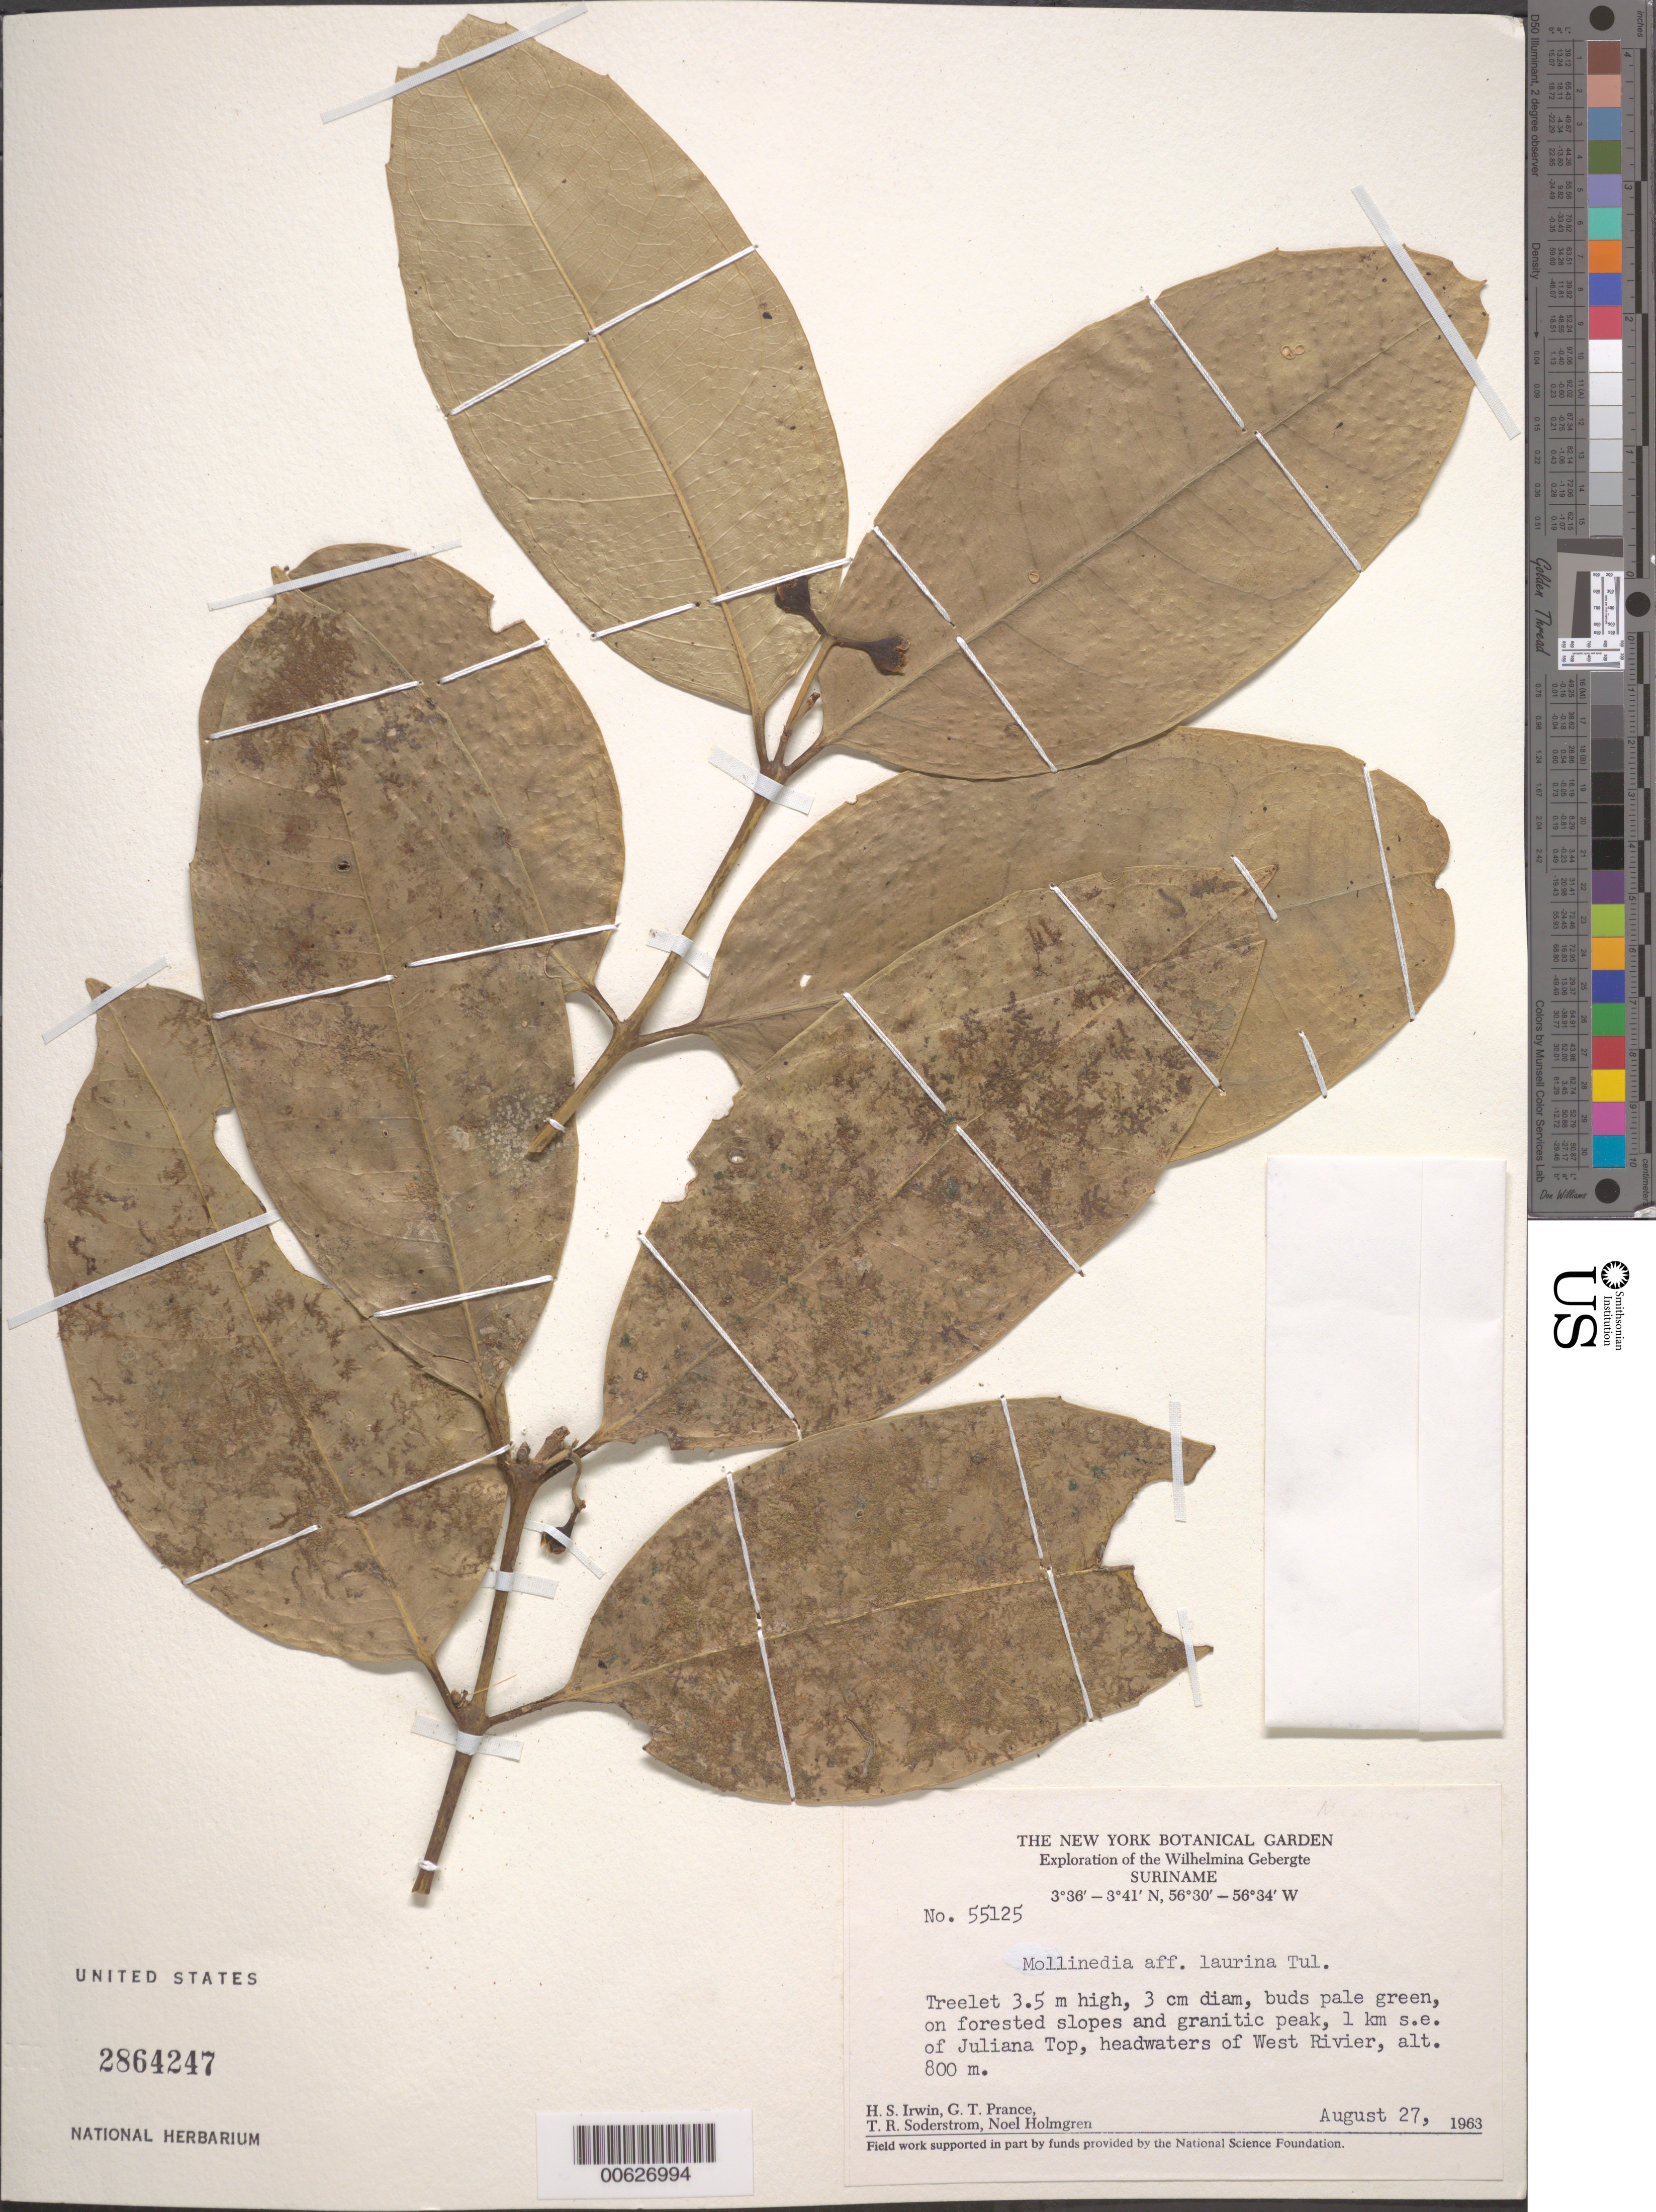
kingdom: Plantae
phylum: Tracheophyta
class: Magnoliopsida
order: Laurales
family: Monimiaceae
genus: Mollinedia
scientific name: Mollinedia laurina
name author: Tul.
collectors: H. Irwin, G. T. Prance, T. R. Soderstrom & N. H. Holmgren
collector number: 55125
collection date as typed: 27-Aug-63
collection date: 1963-08-27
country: Suriname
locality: Juliana Top, 1 km SE of, near headwaters of West River, Wilhelmina Gebergte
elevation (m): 800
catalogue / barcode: US 2864247